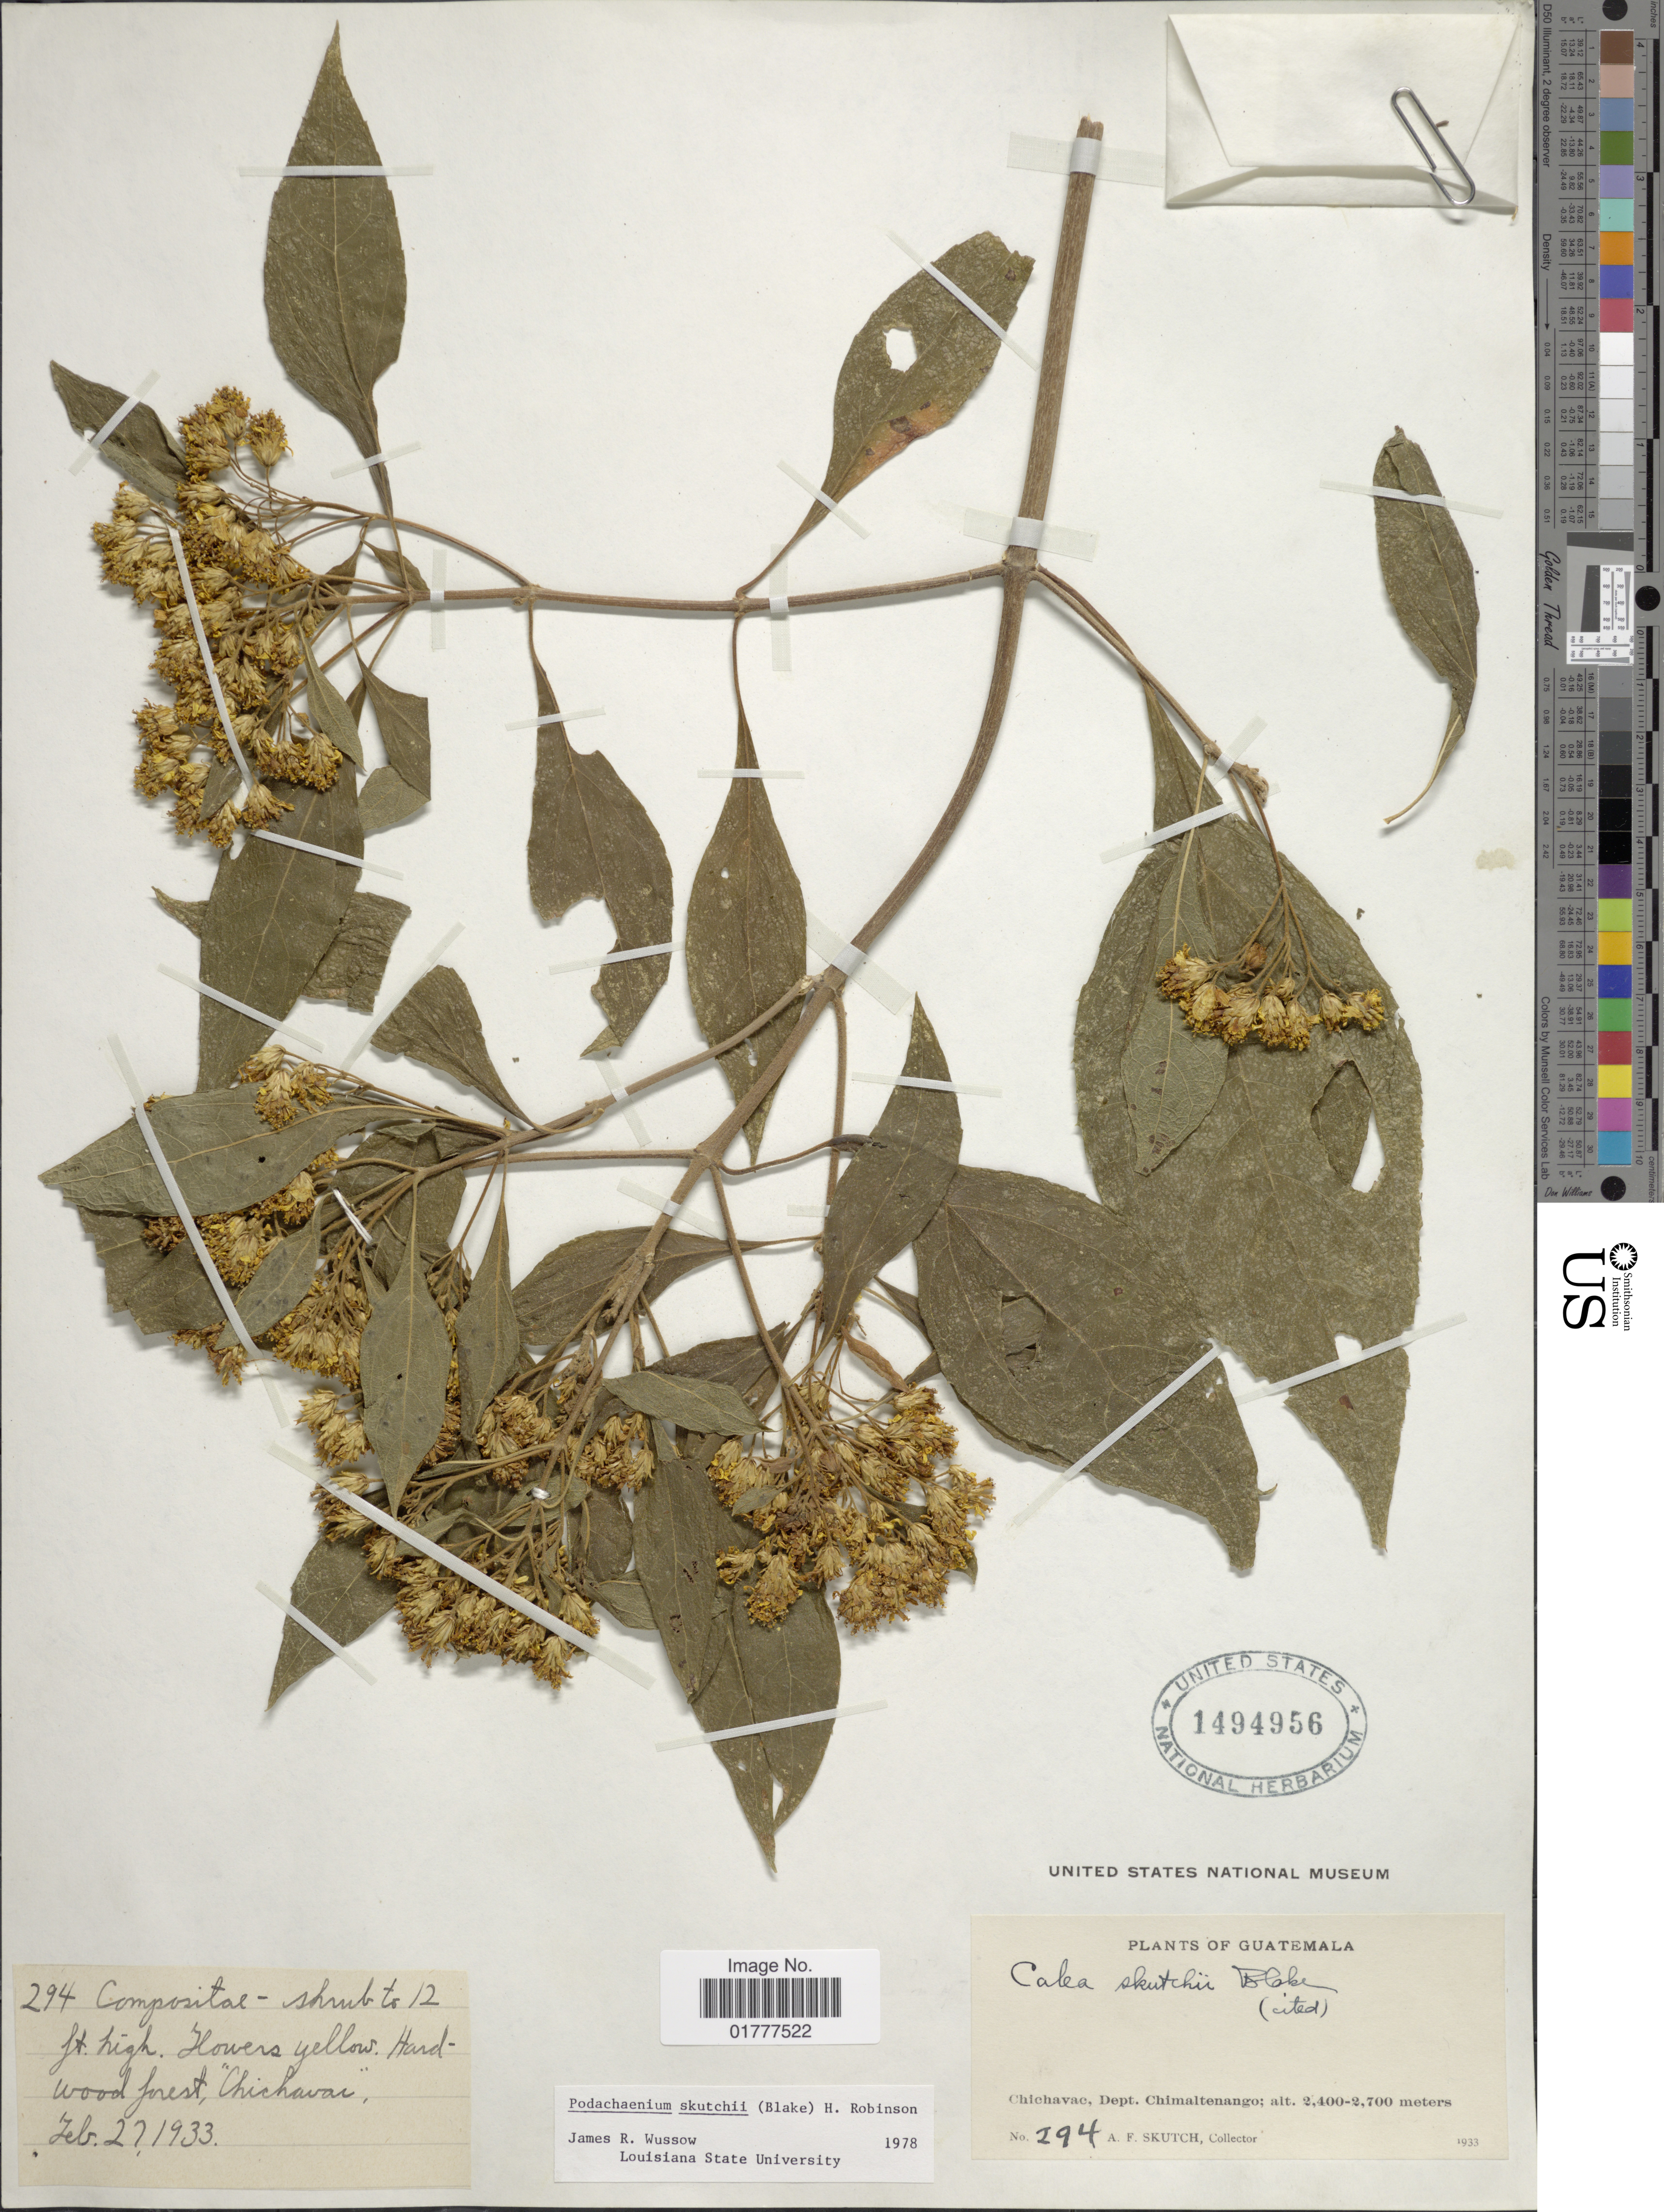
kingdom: Plantae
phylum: Tracheophyta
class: Magnoliopsida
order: Asterales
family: Asteraceae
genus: Podachaenium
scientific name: Podachaenium skutchii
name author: (S.F. Blake) H. Rob.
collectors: A. F. Skutch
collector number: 294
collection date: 1933-02-27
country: Guatemala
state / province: Chimaltenango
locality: Chichavac, Dept. Chimaltenango.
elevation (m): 2400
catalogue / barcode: US 1494956